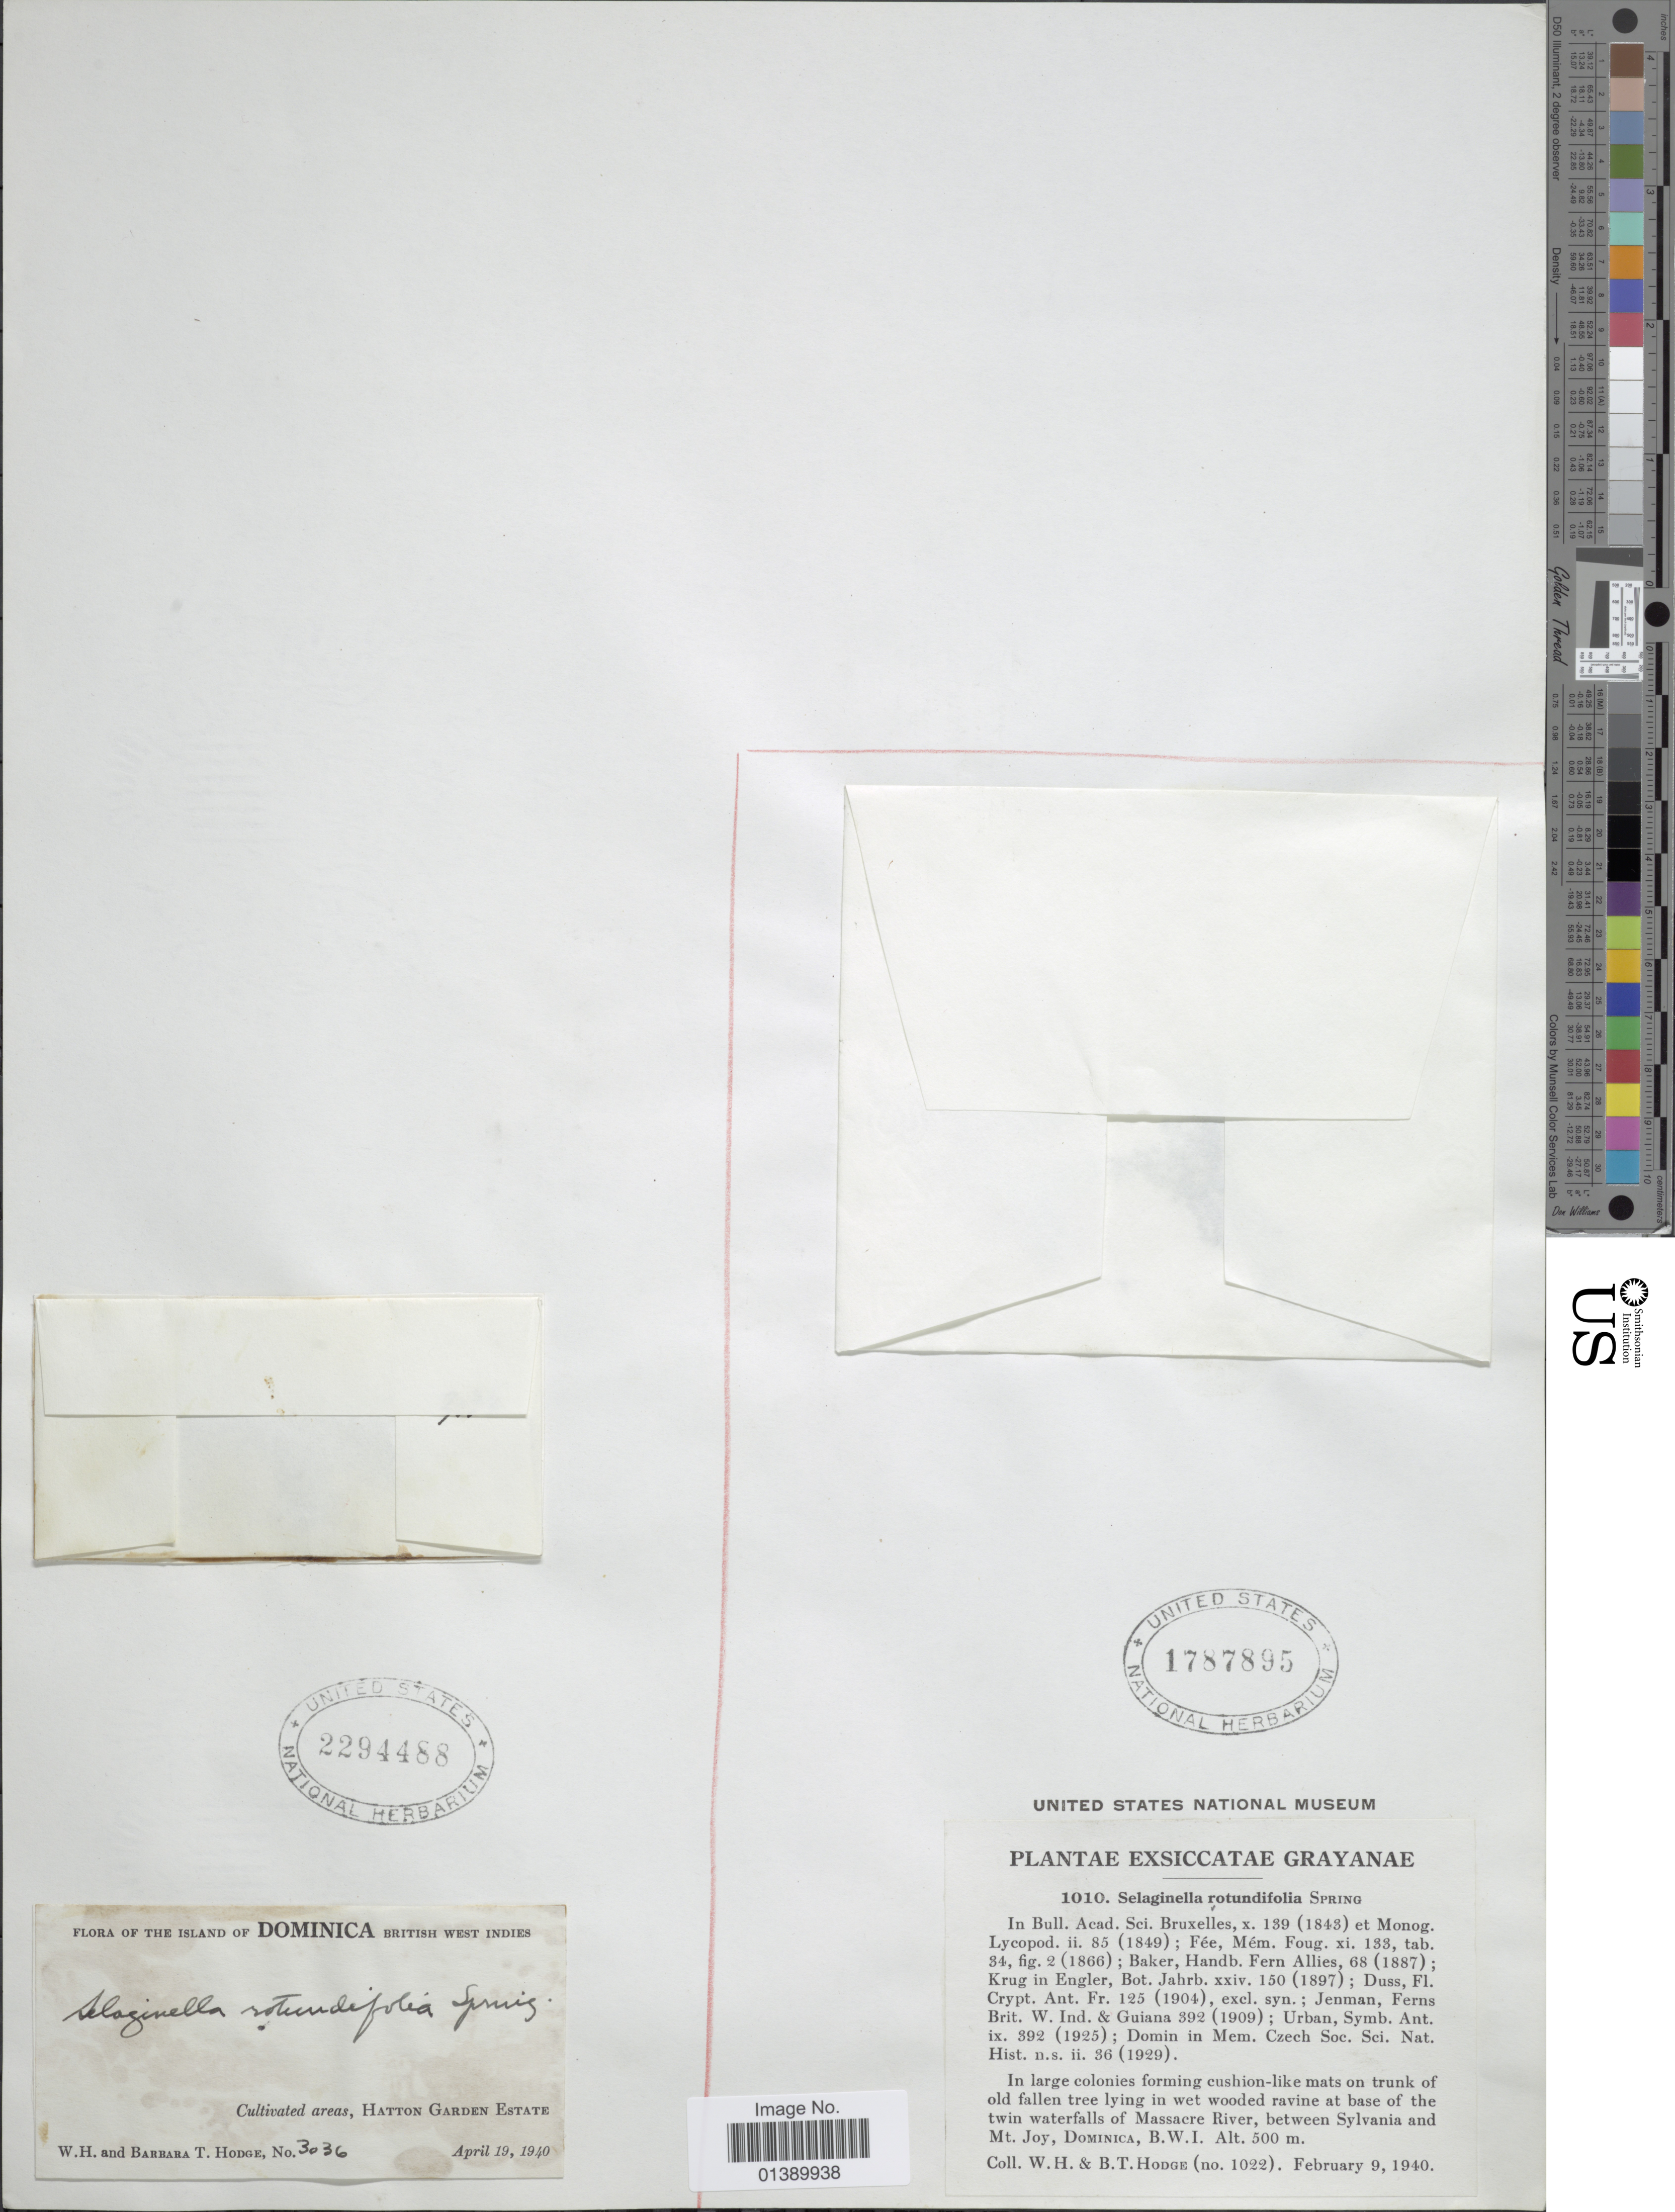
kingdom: Plantae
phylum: Tracheophyta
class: Lycopodiopsida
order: Selaginellales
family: Selaginellaceae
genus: Selaginella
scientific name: Selaginella rotundifolia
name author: Spring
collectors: W. Hodge & B. Hodge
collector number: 3036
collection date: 1940-04-19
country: Dominica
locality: Cultivated areas, Hatton Garden Estate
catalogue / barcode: US 2294488-2